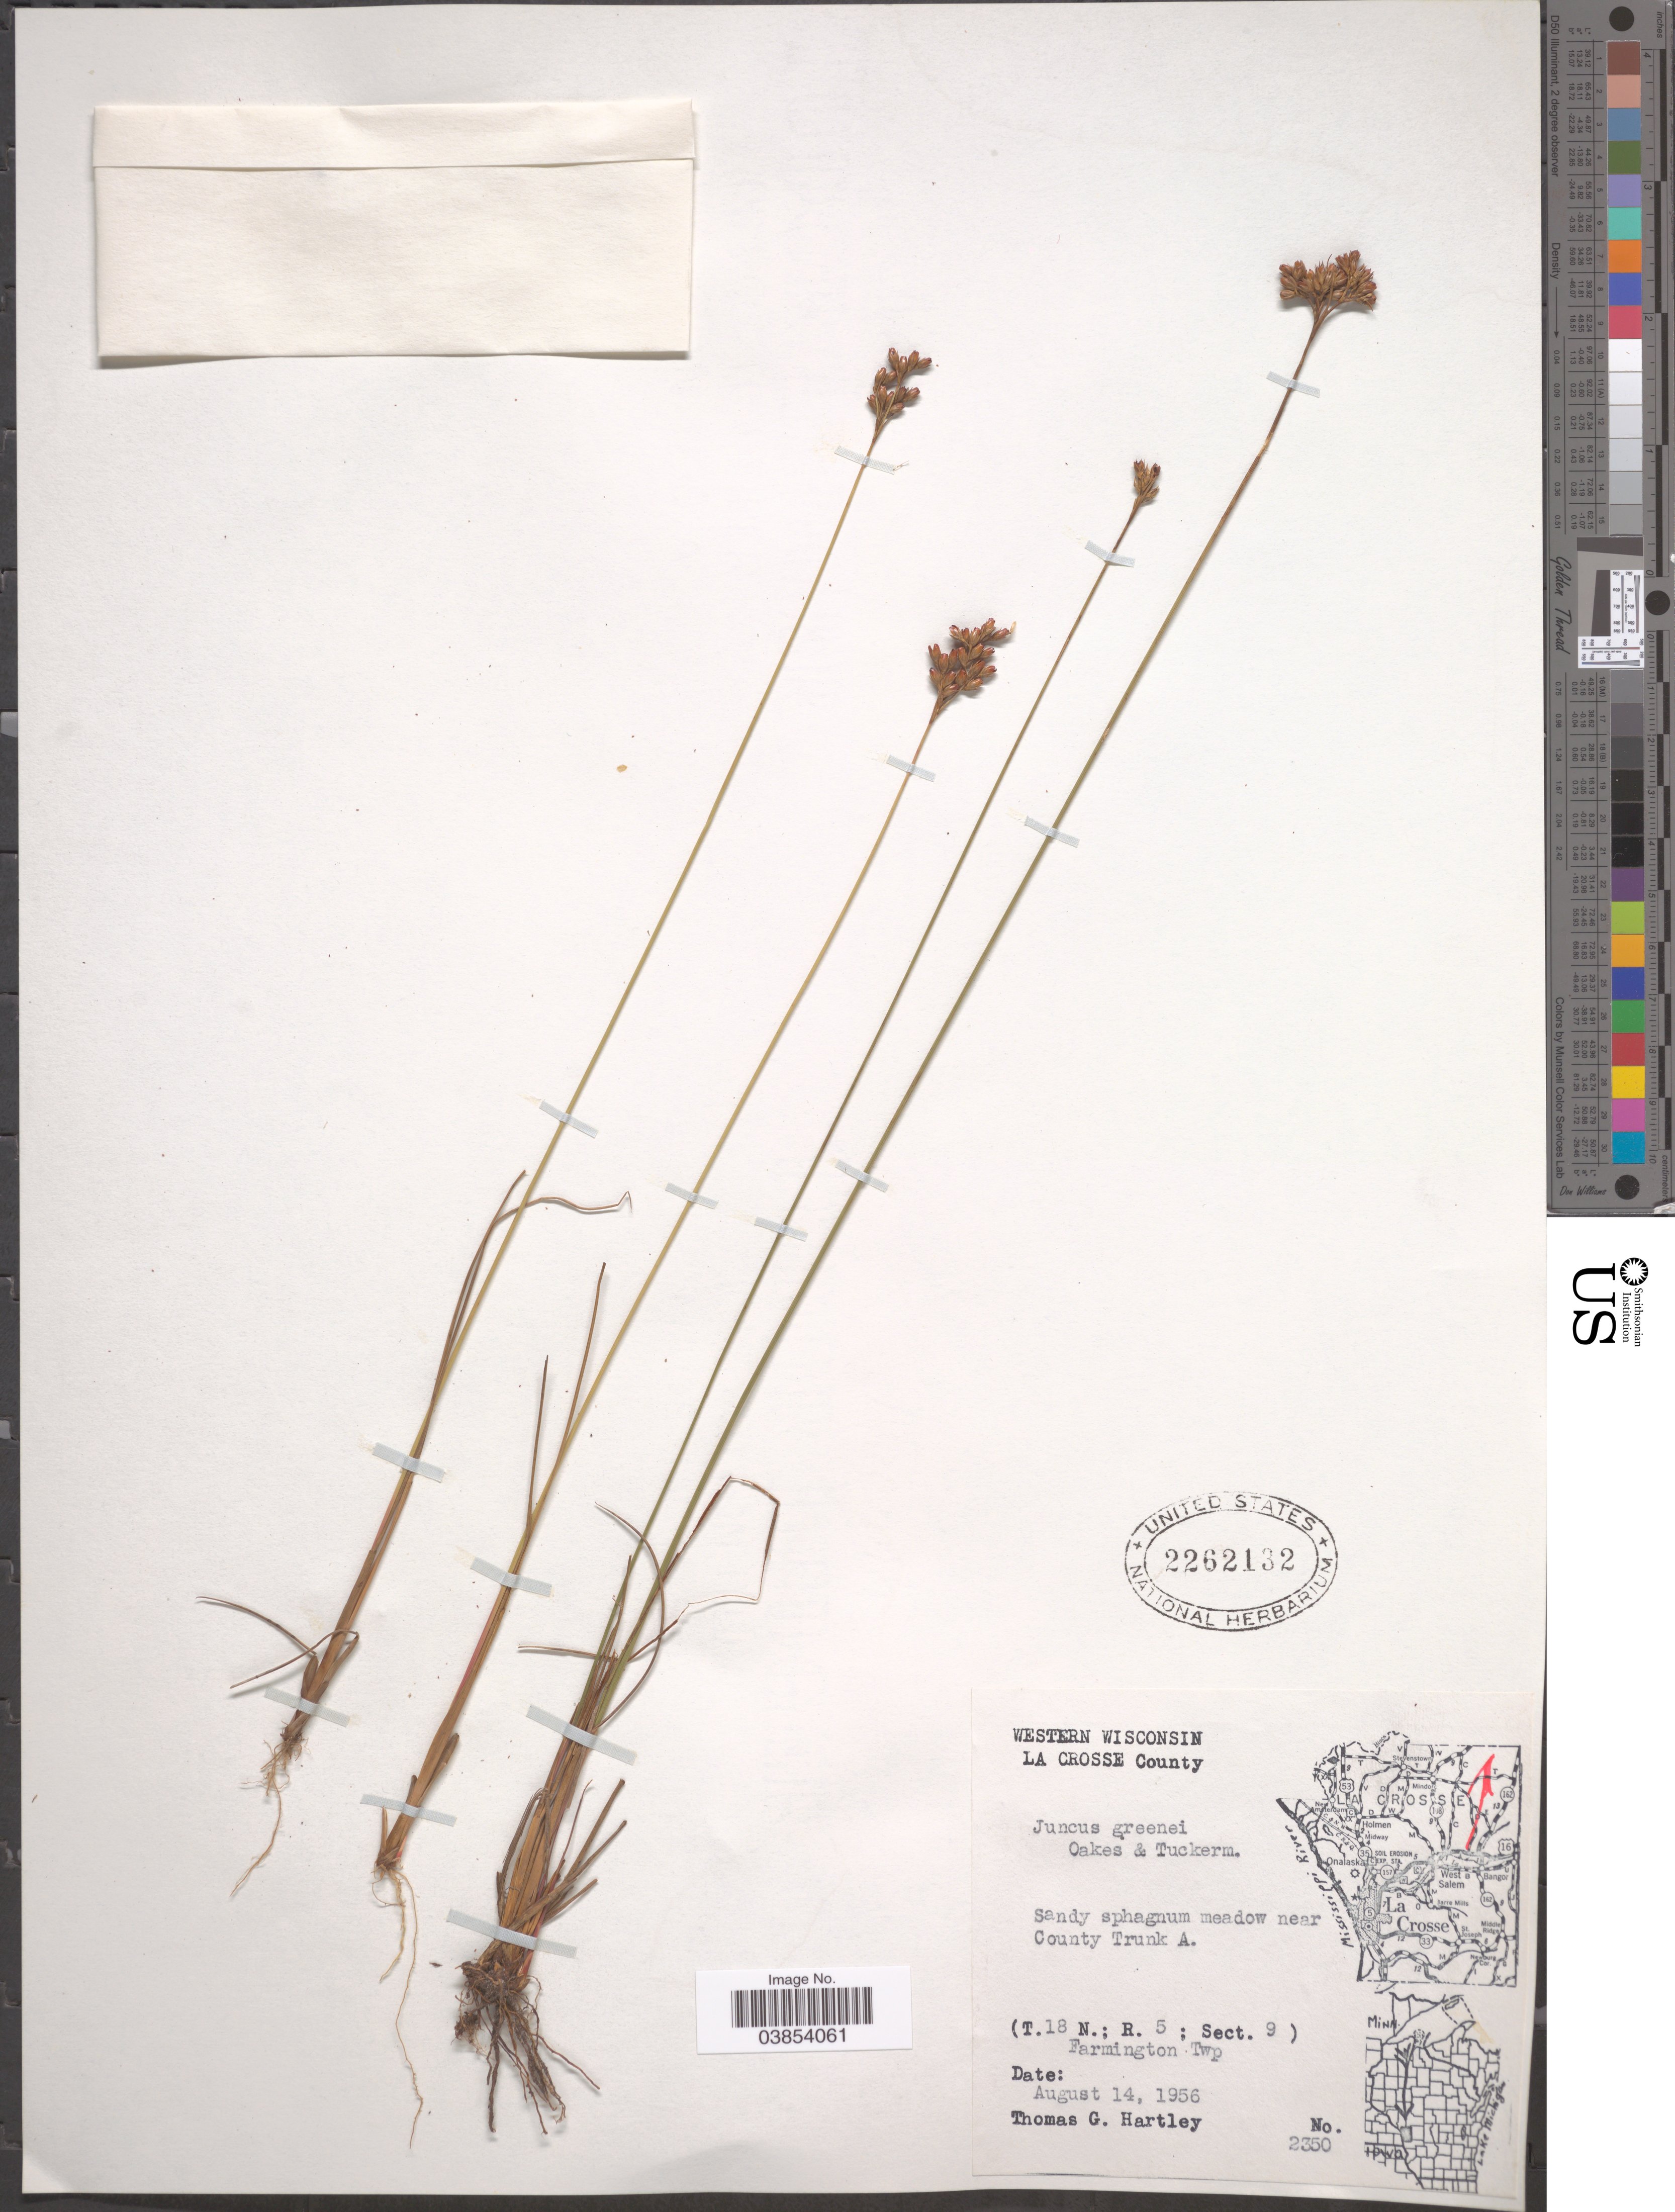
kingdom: Plantae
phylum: Tracheophyta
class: Liliopsida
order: Poales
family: Juncaceae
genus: Juncus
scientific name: Juncus greenei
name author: Oakes & Tuck.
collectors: T. G. Hartley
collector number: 2350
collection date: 1956-08-14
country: United States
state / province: Wisconsin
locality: Western Wisconsin. La Crosse County. Near County Trunk A. (T. 18 N.; R. 5; Sec. 9) Farmington Twp.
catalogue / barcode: US 2262132